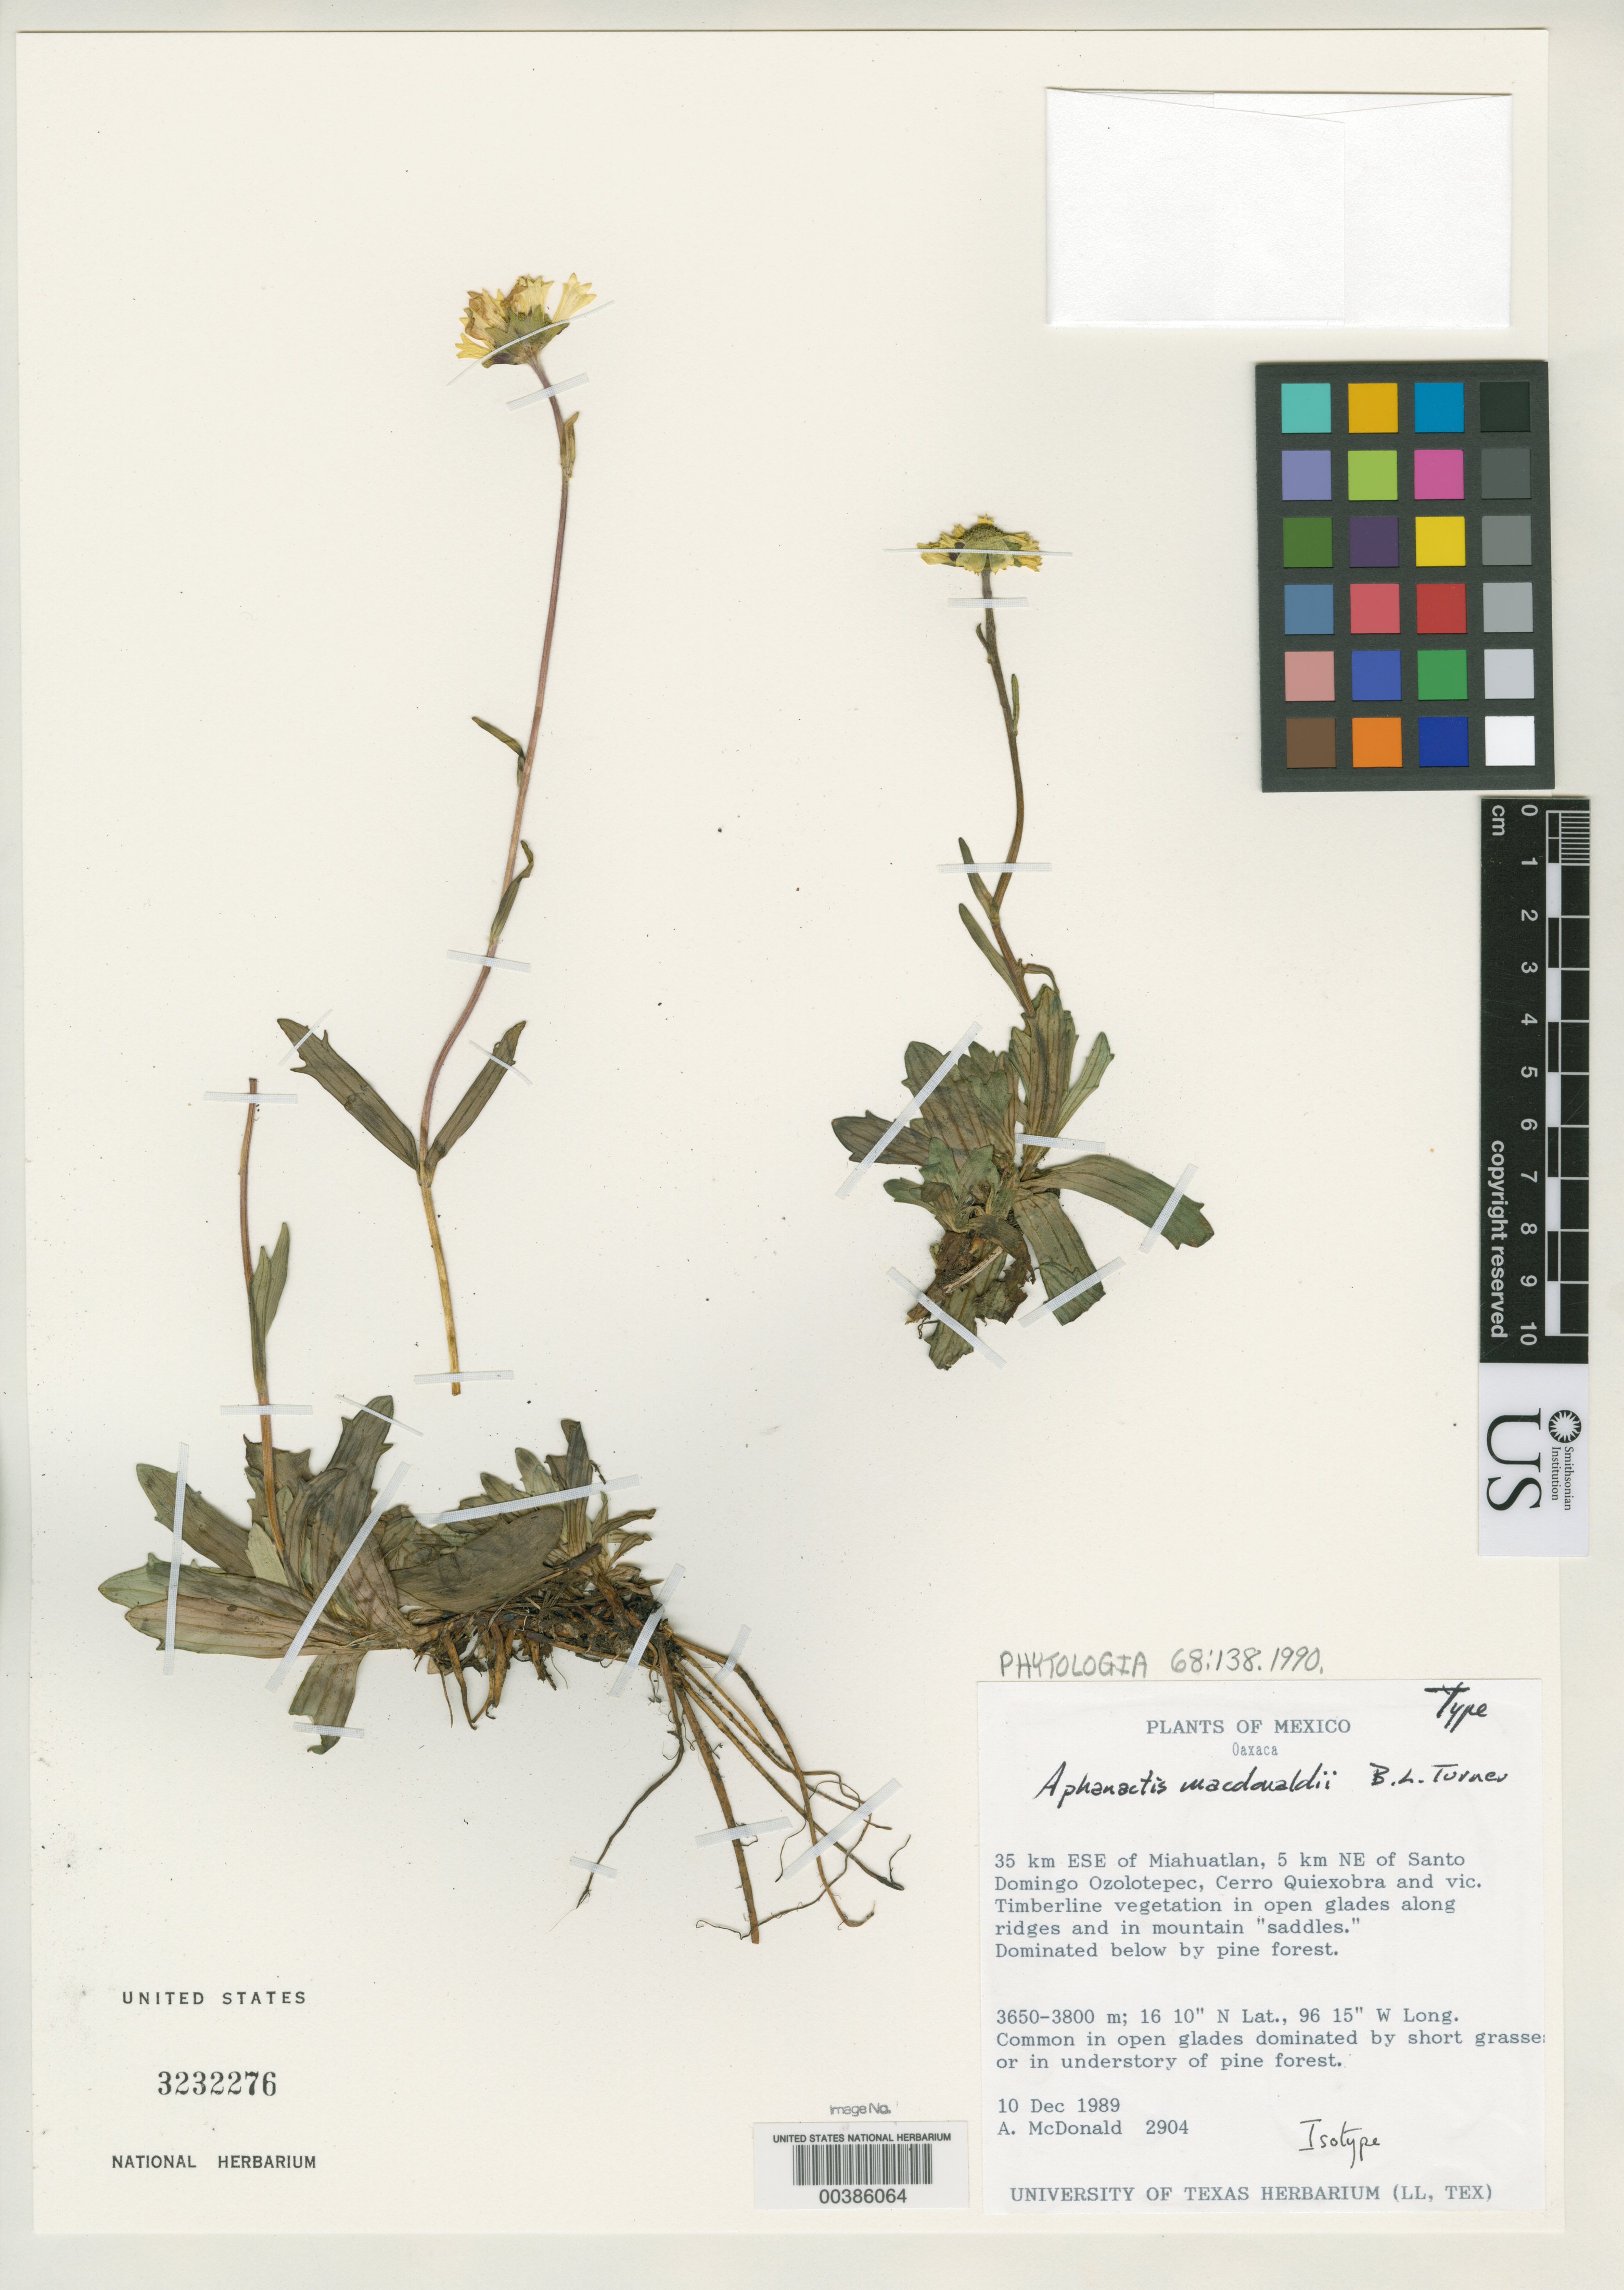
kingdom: Plantae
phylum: Tracheophyta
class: Magnoliopsida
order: Asterales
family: Asteraceae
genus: Aphanactis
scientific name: Aphanactis macdonaldii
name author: B.L. Turner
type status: Isotype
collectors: J. A. McDonald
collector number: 2904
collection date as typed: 10 Oct 1989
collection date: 1989-10-10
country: Mexico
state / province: Oaxaca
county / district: Miahuatlán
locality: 35 km ESE of Miahuatlan, 5 km NE of Santo Domingo Ozolotepec, Cerro Quiexobra & vic. timberline vegetation.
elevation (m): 3650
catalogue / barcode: US 3232276